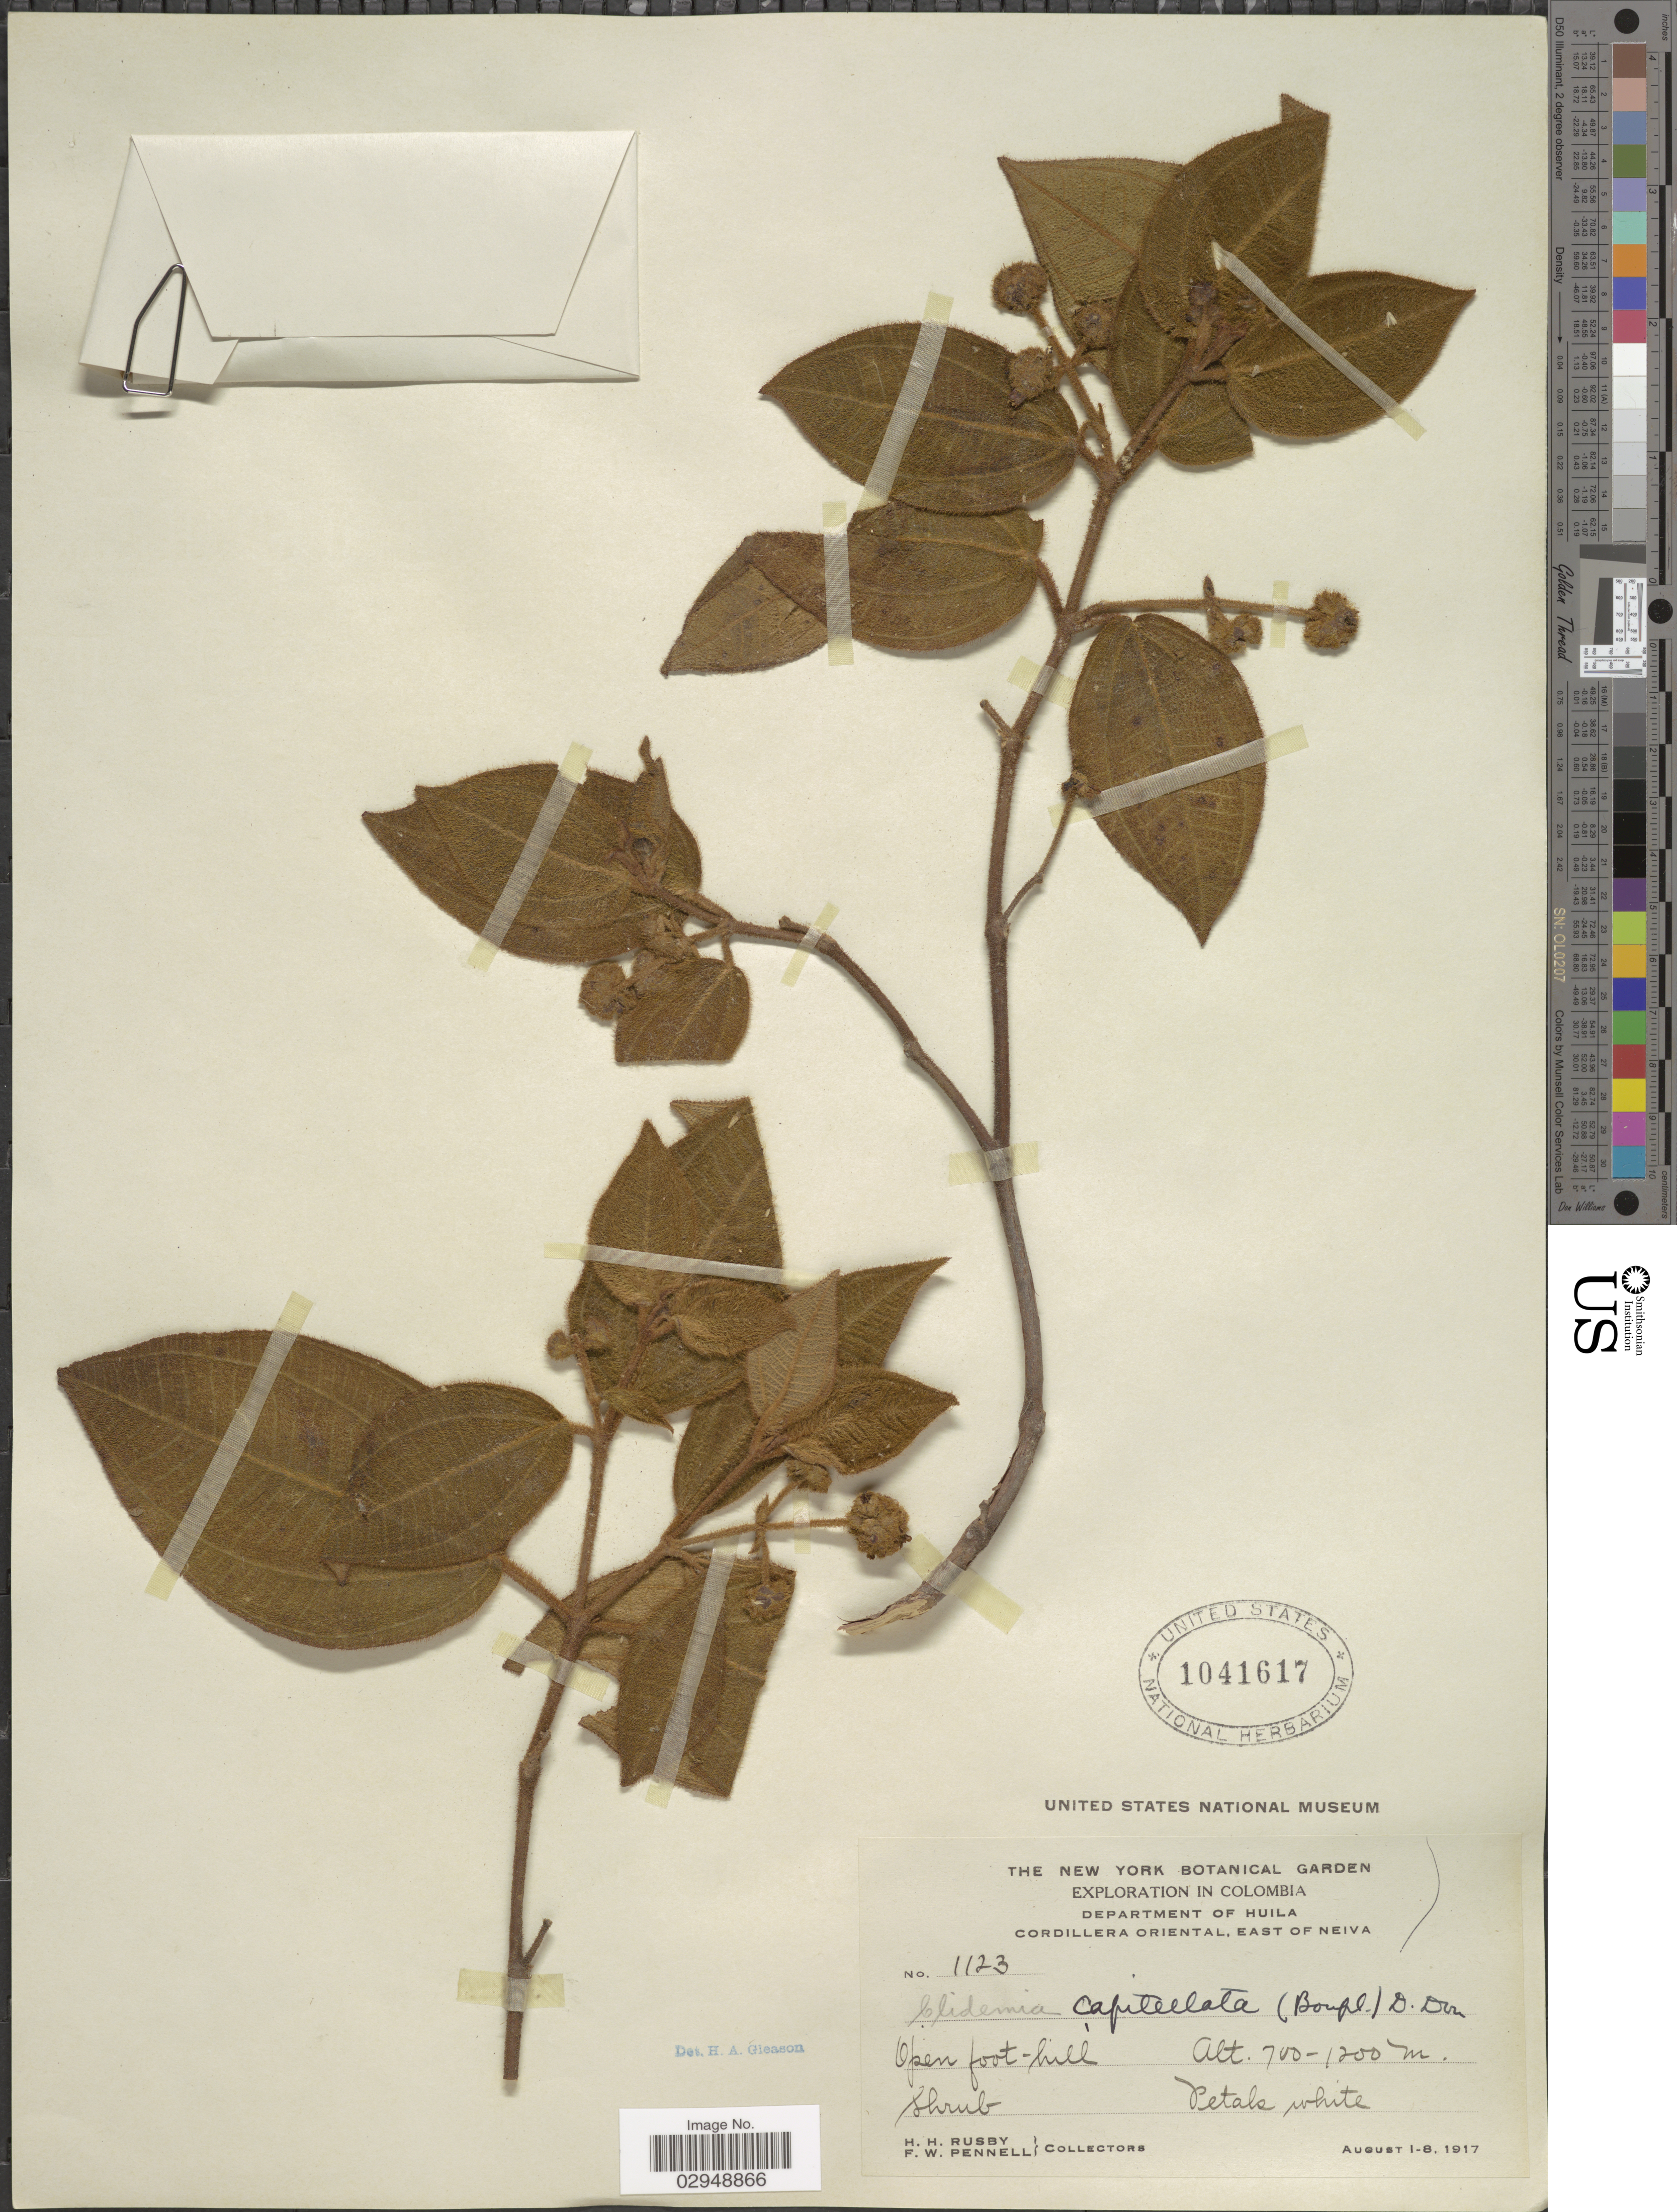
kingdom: Plantae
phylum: Tracheophyta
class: Magnoliopsida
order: Myrtales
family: Melastomataceae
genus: Clidemia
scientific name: Clidemia capitellata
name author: (Bonpl.) D. Don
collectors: H. H. Rusby & F. W. Pennell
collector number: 1123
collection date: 1917-08-01/1917-08-08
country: Colombia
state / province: Huila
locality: Department of Huila. Cordillera Oriental, East of Neiva. Open foot-hill.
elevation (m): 700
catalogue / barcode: US 1041617